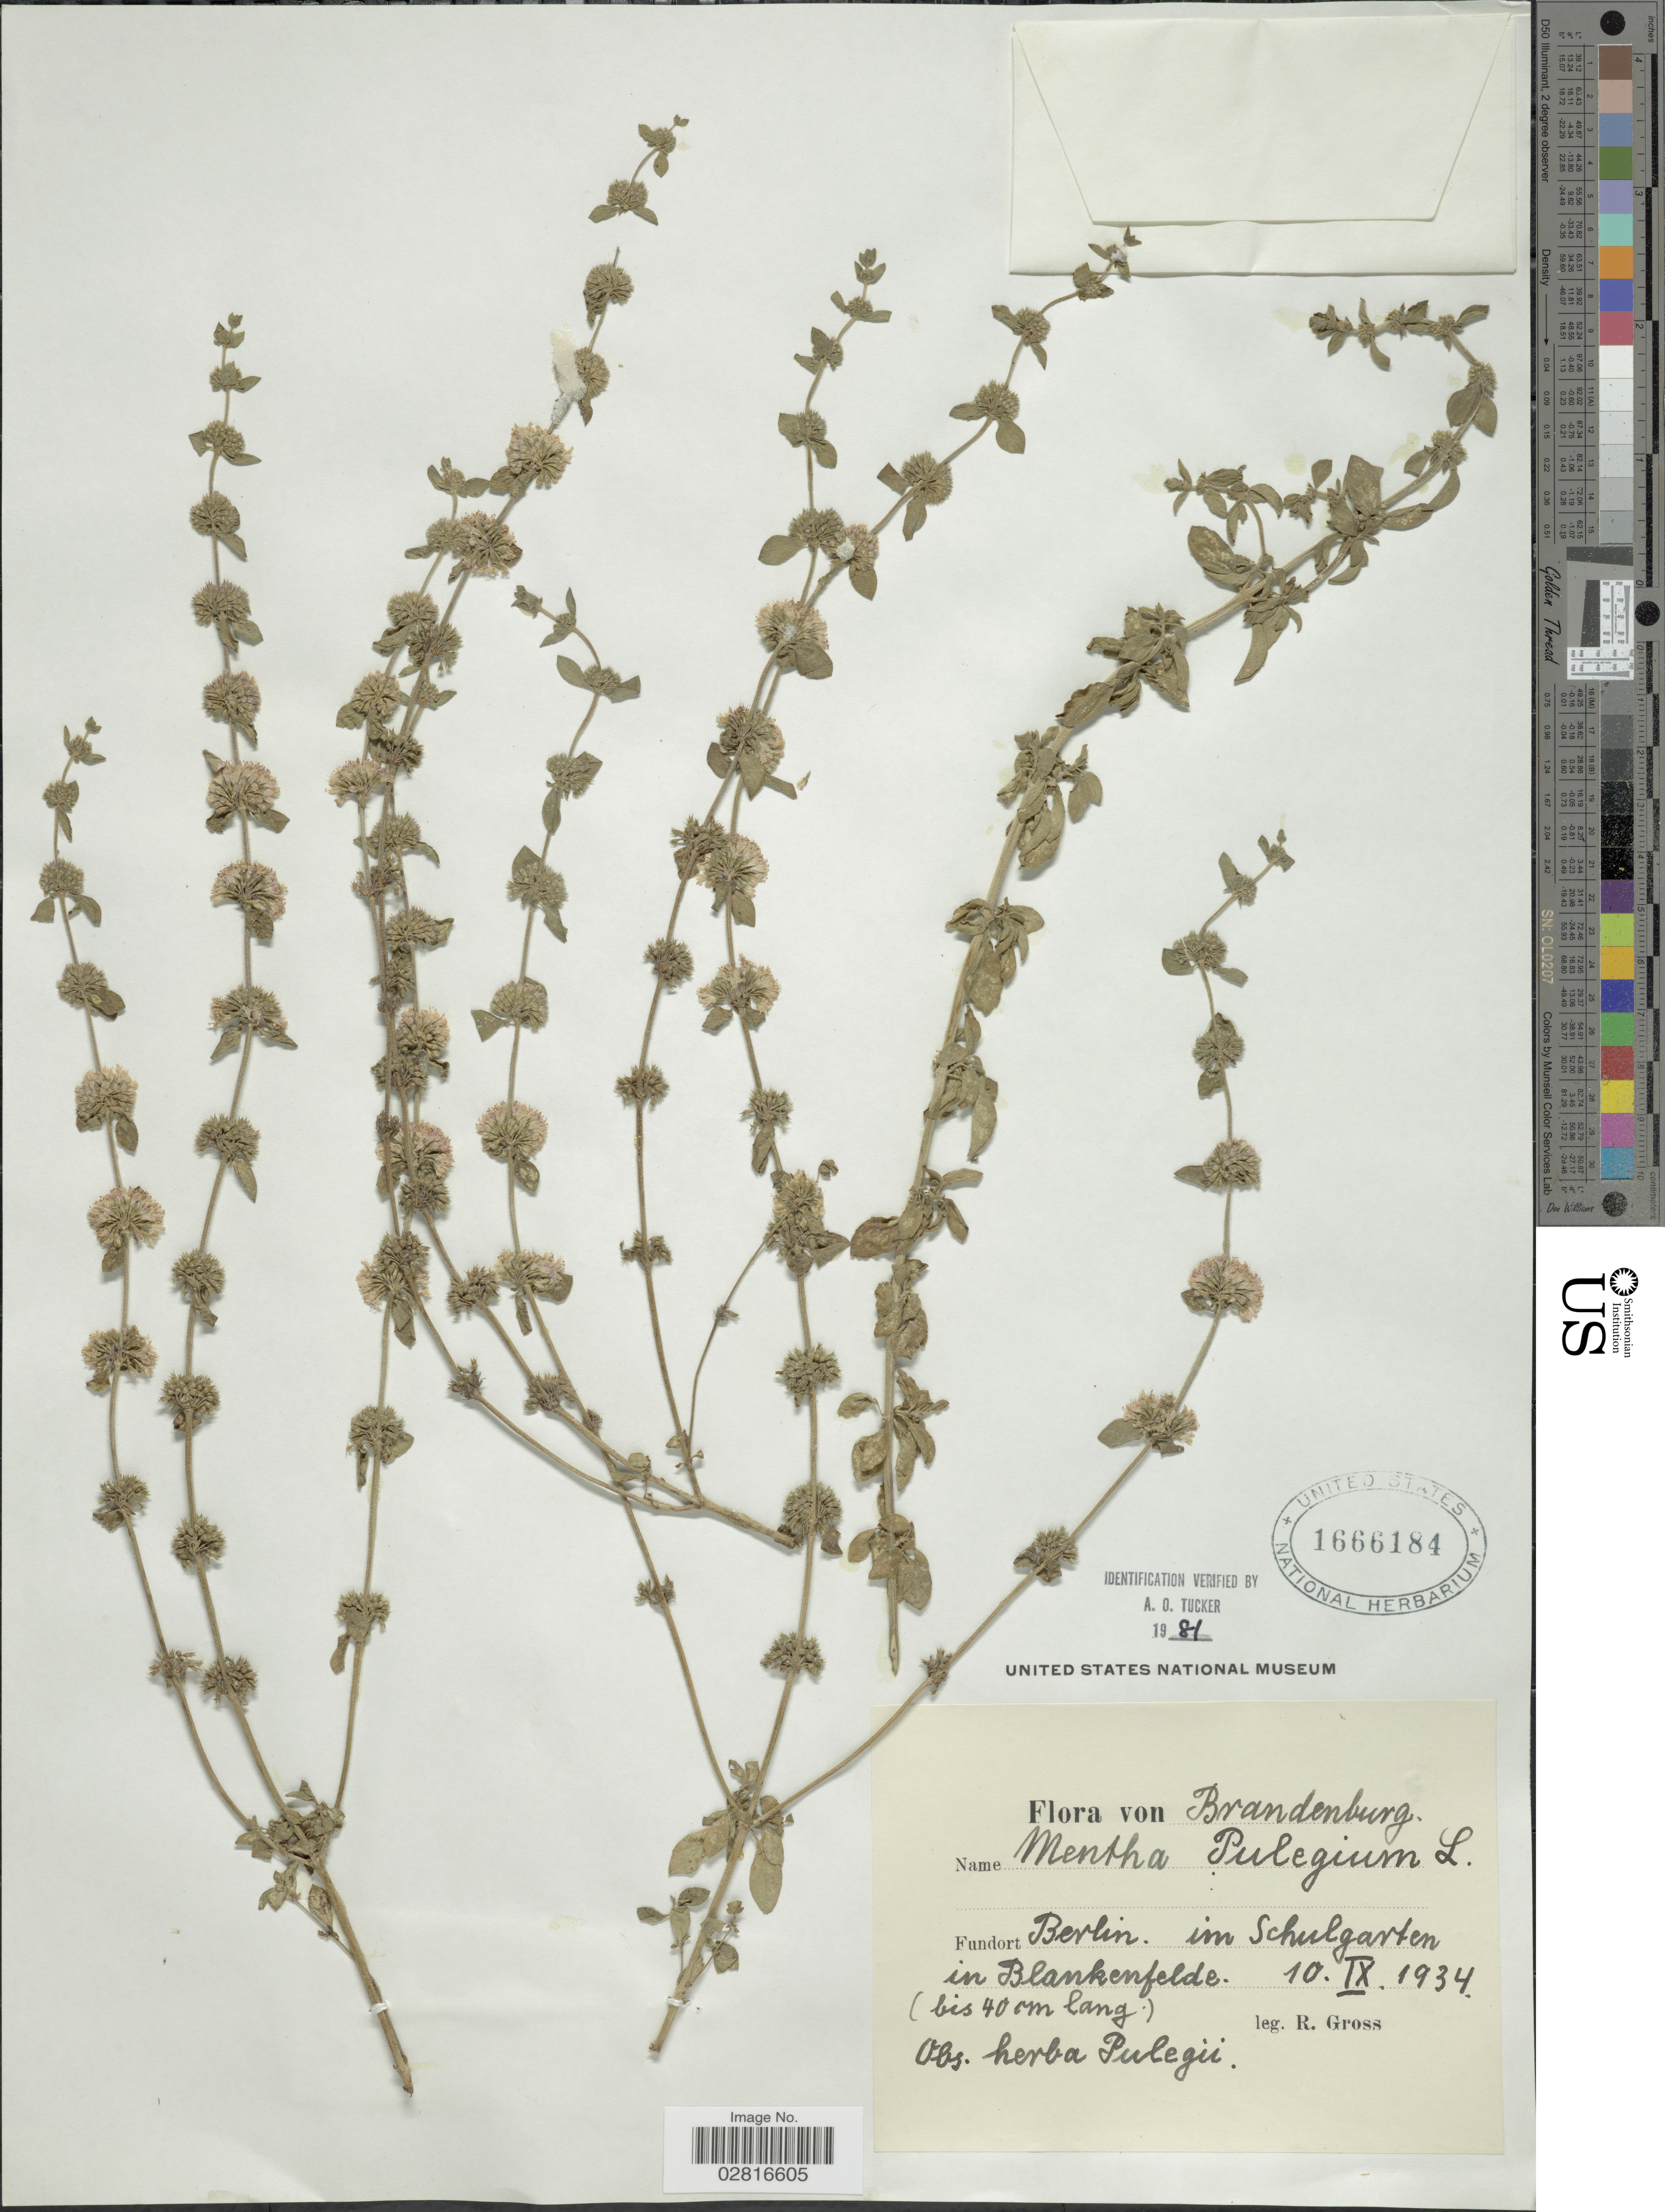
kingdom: Plantae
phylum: Tracheophyta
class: Magnoliopsida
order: Lamiales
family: Lamiaceae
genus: Mentha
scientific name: Mentha pulegium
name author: L.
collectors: R. Gross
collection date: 1934-09-10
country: Germany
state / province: Berlin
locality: Brandenburg. Im Schulgarten in Blankenfelde.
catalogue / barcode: US 1666184